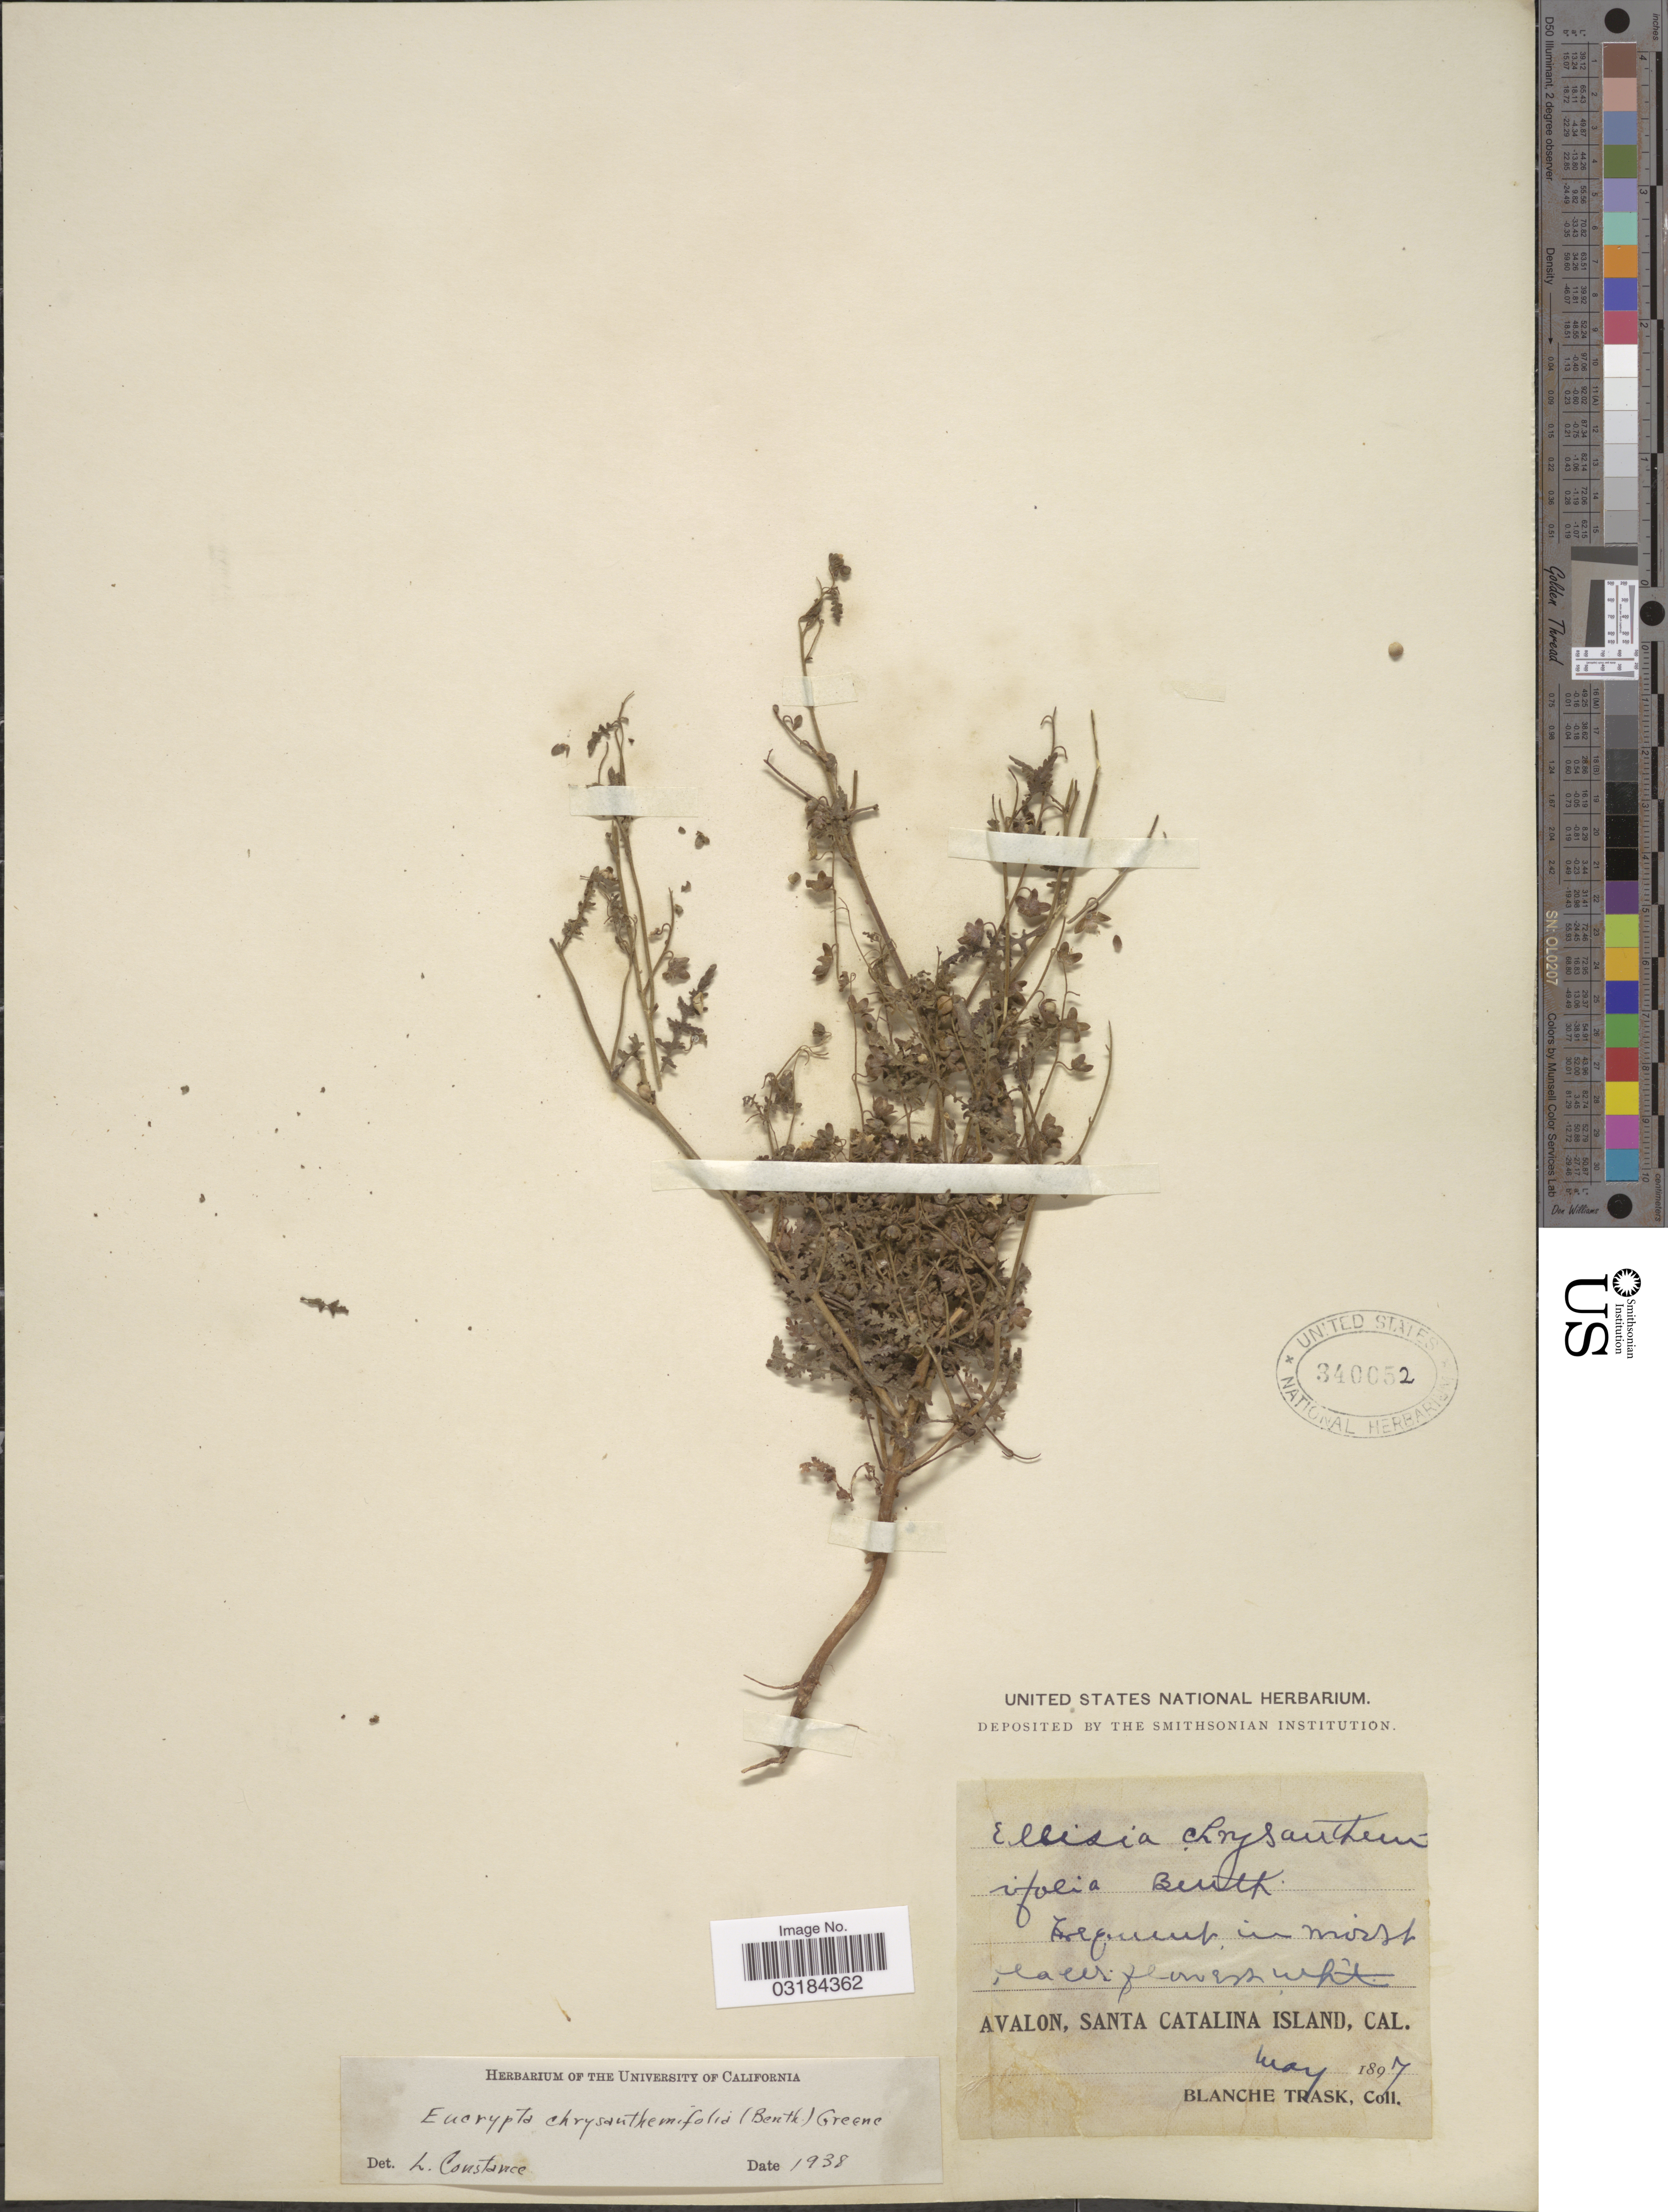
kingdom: Plantae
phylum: Tracheophyta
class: Magnoliopsida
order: Boraginales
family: Hydrophyllaceae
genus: Eucrypta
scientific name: Eucrypta chrysanthemifolia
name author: (Benth.) Greene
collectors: B. Trask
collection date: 1897-05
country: United States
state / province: California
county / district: Los Angeles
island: Santa Catalina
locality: Avalon, Santa Catalina Island.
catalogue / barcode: US 340052